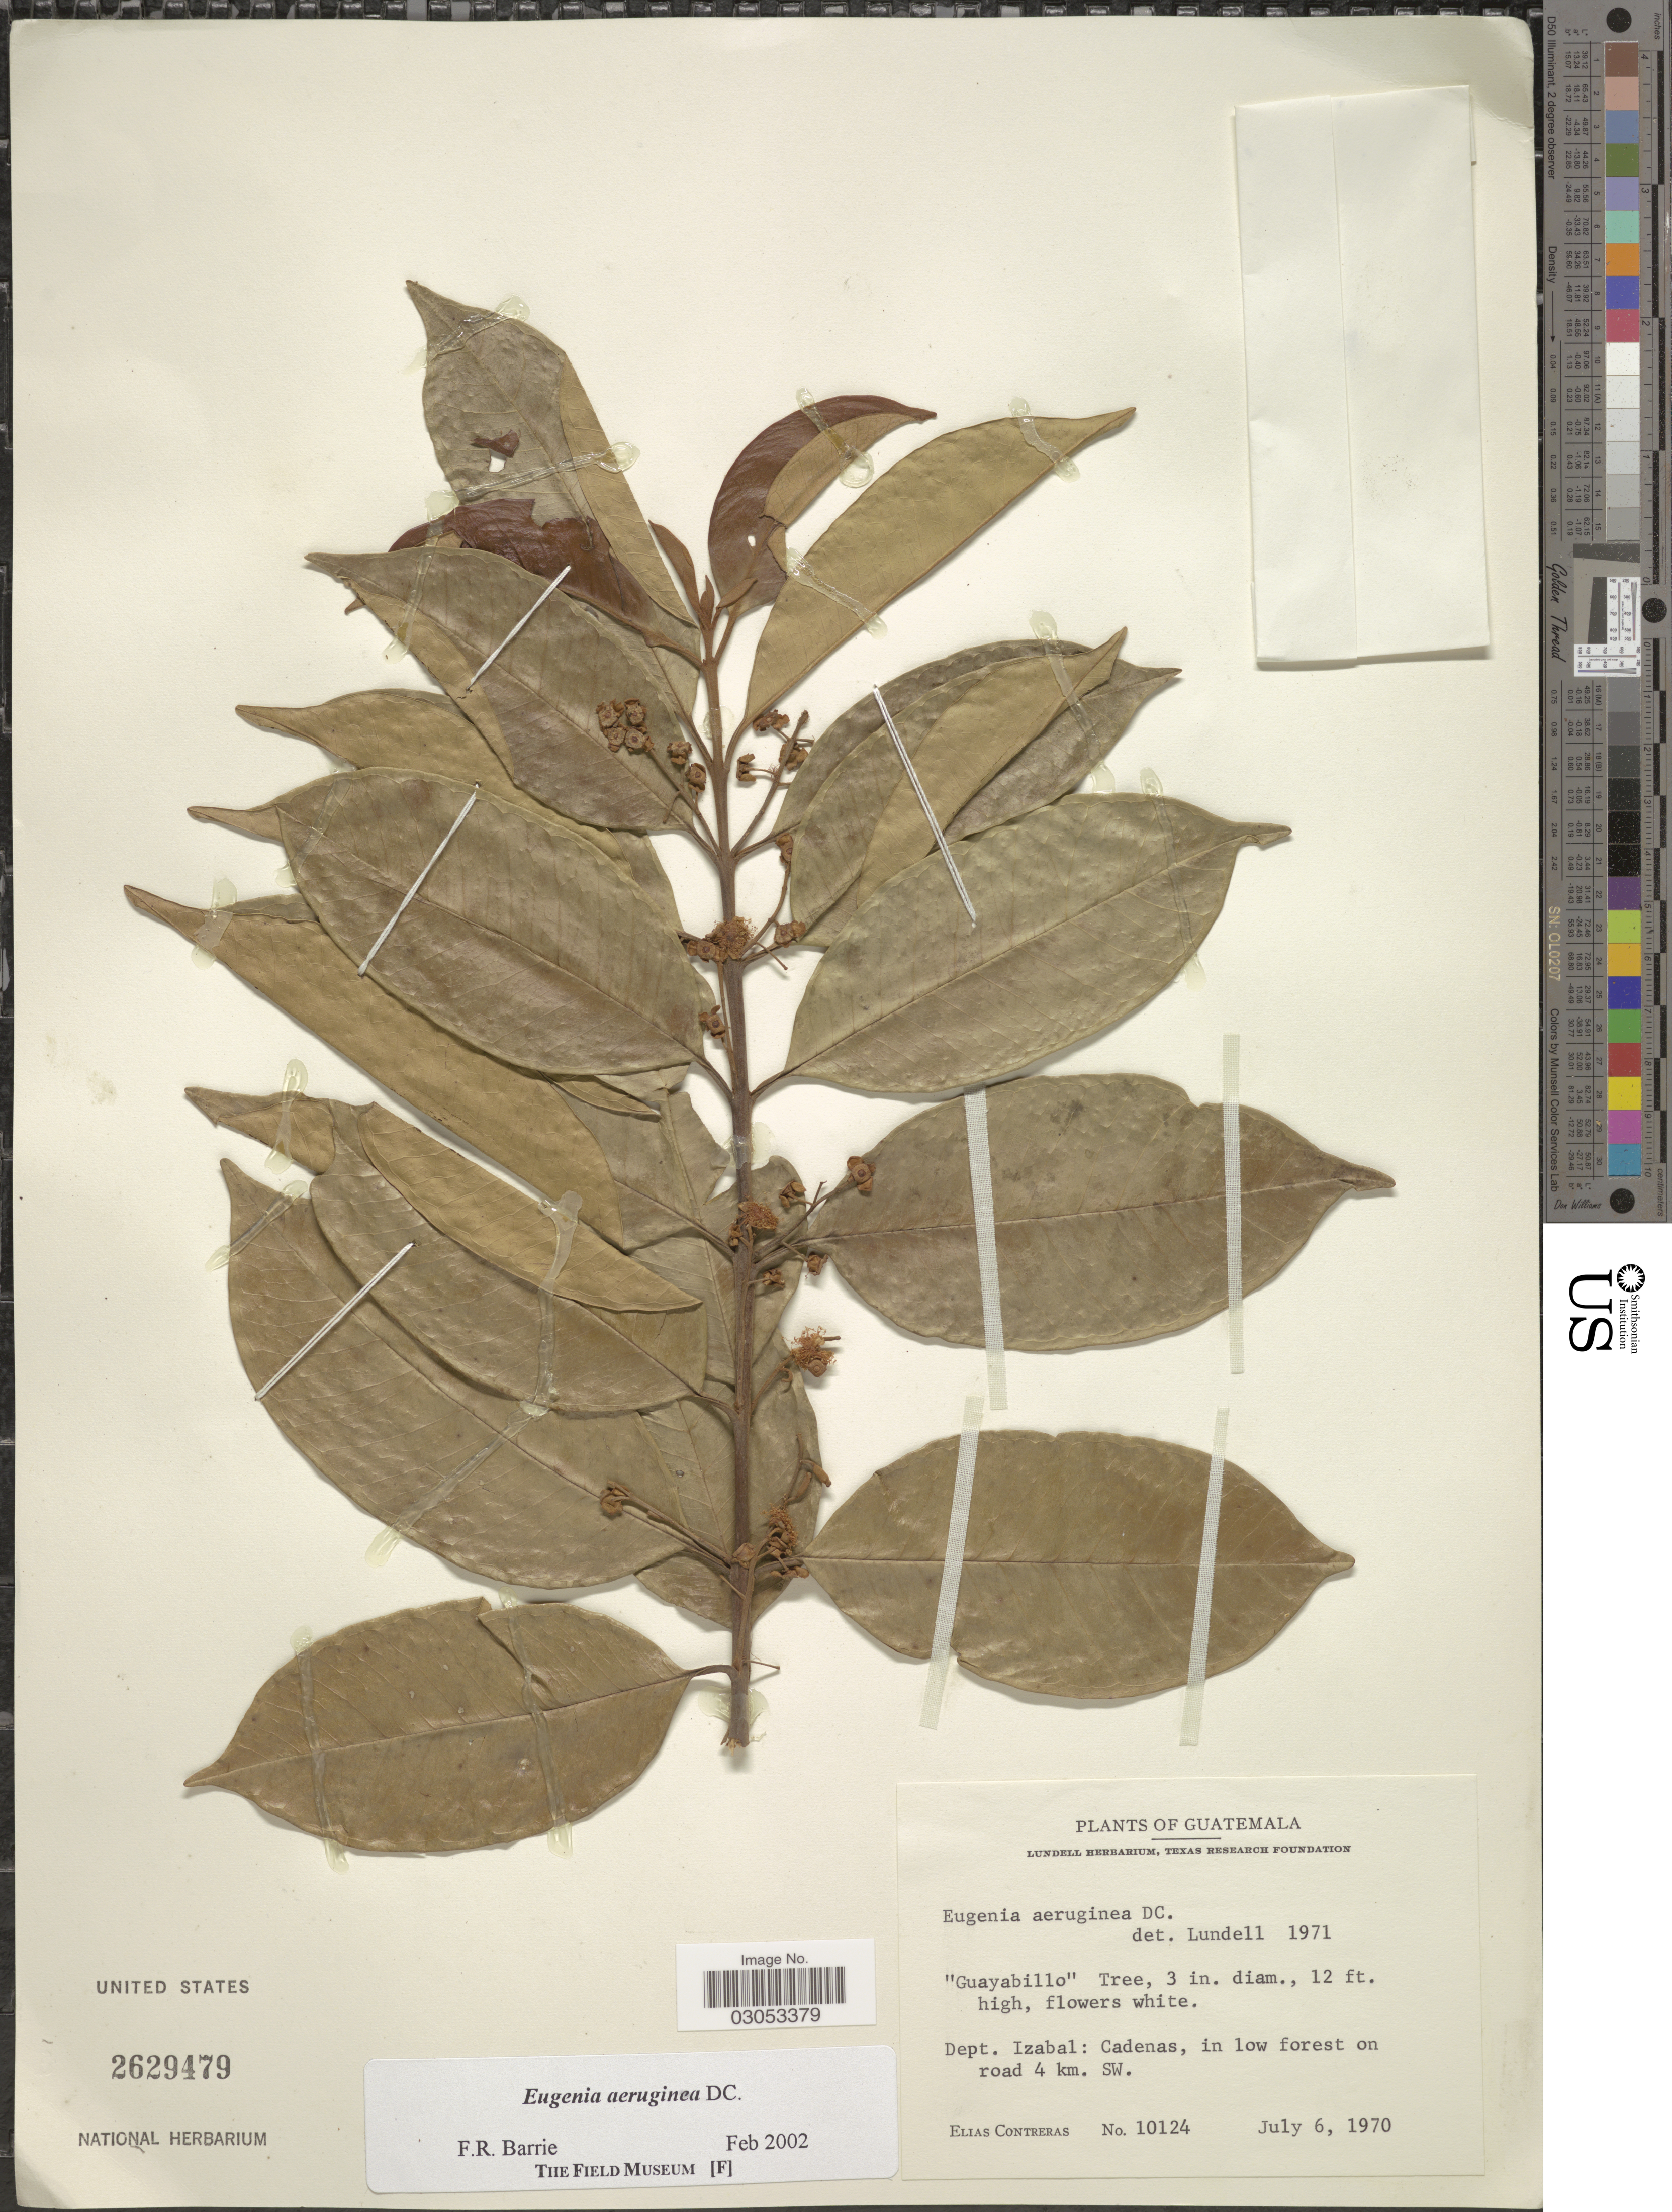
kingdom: Plantae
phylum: Tracheophyta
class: Magnoliopsida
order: Myrtales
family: Myrtaceae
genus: Eugenia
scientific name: Eugenia aeruginea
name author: DC.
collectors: E. Contreras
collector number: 10124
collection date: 1970-07-06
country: Guatemala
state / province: Izabal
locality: Dept. Izabal: Cadenas, in low forest on road 4 km. SW.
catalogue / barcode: US 2629479